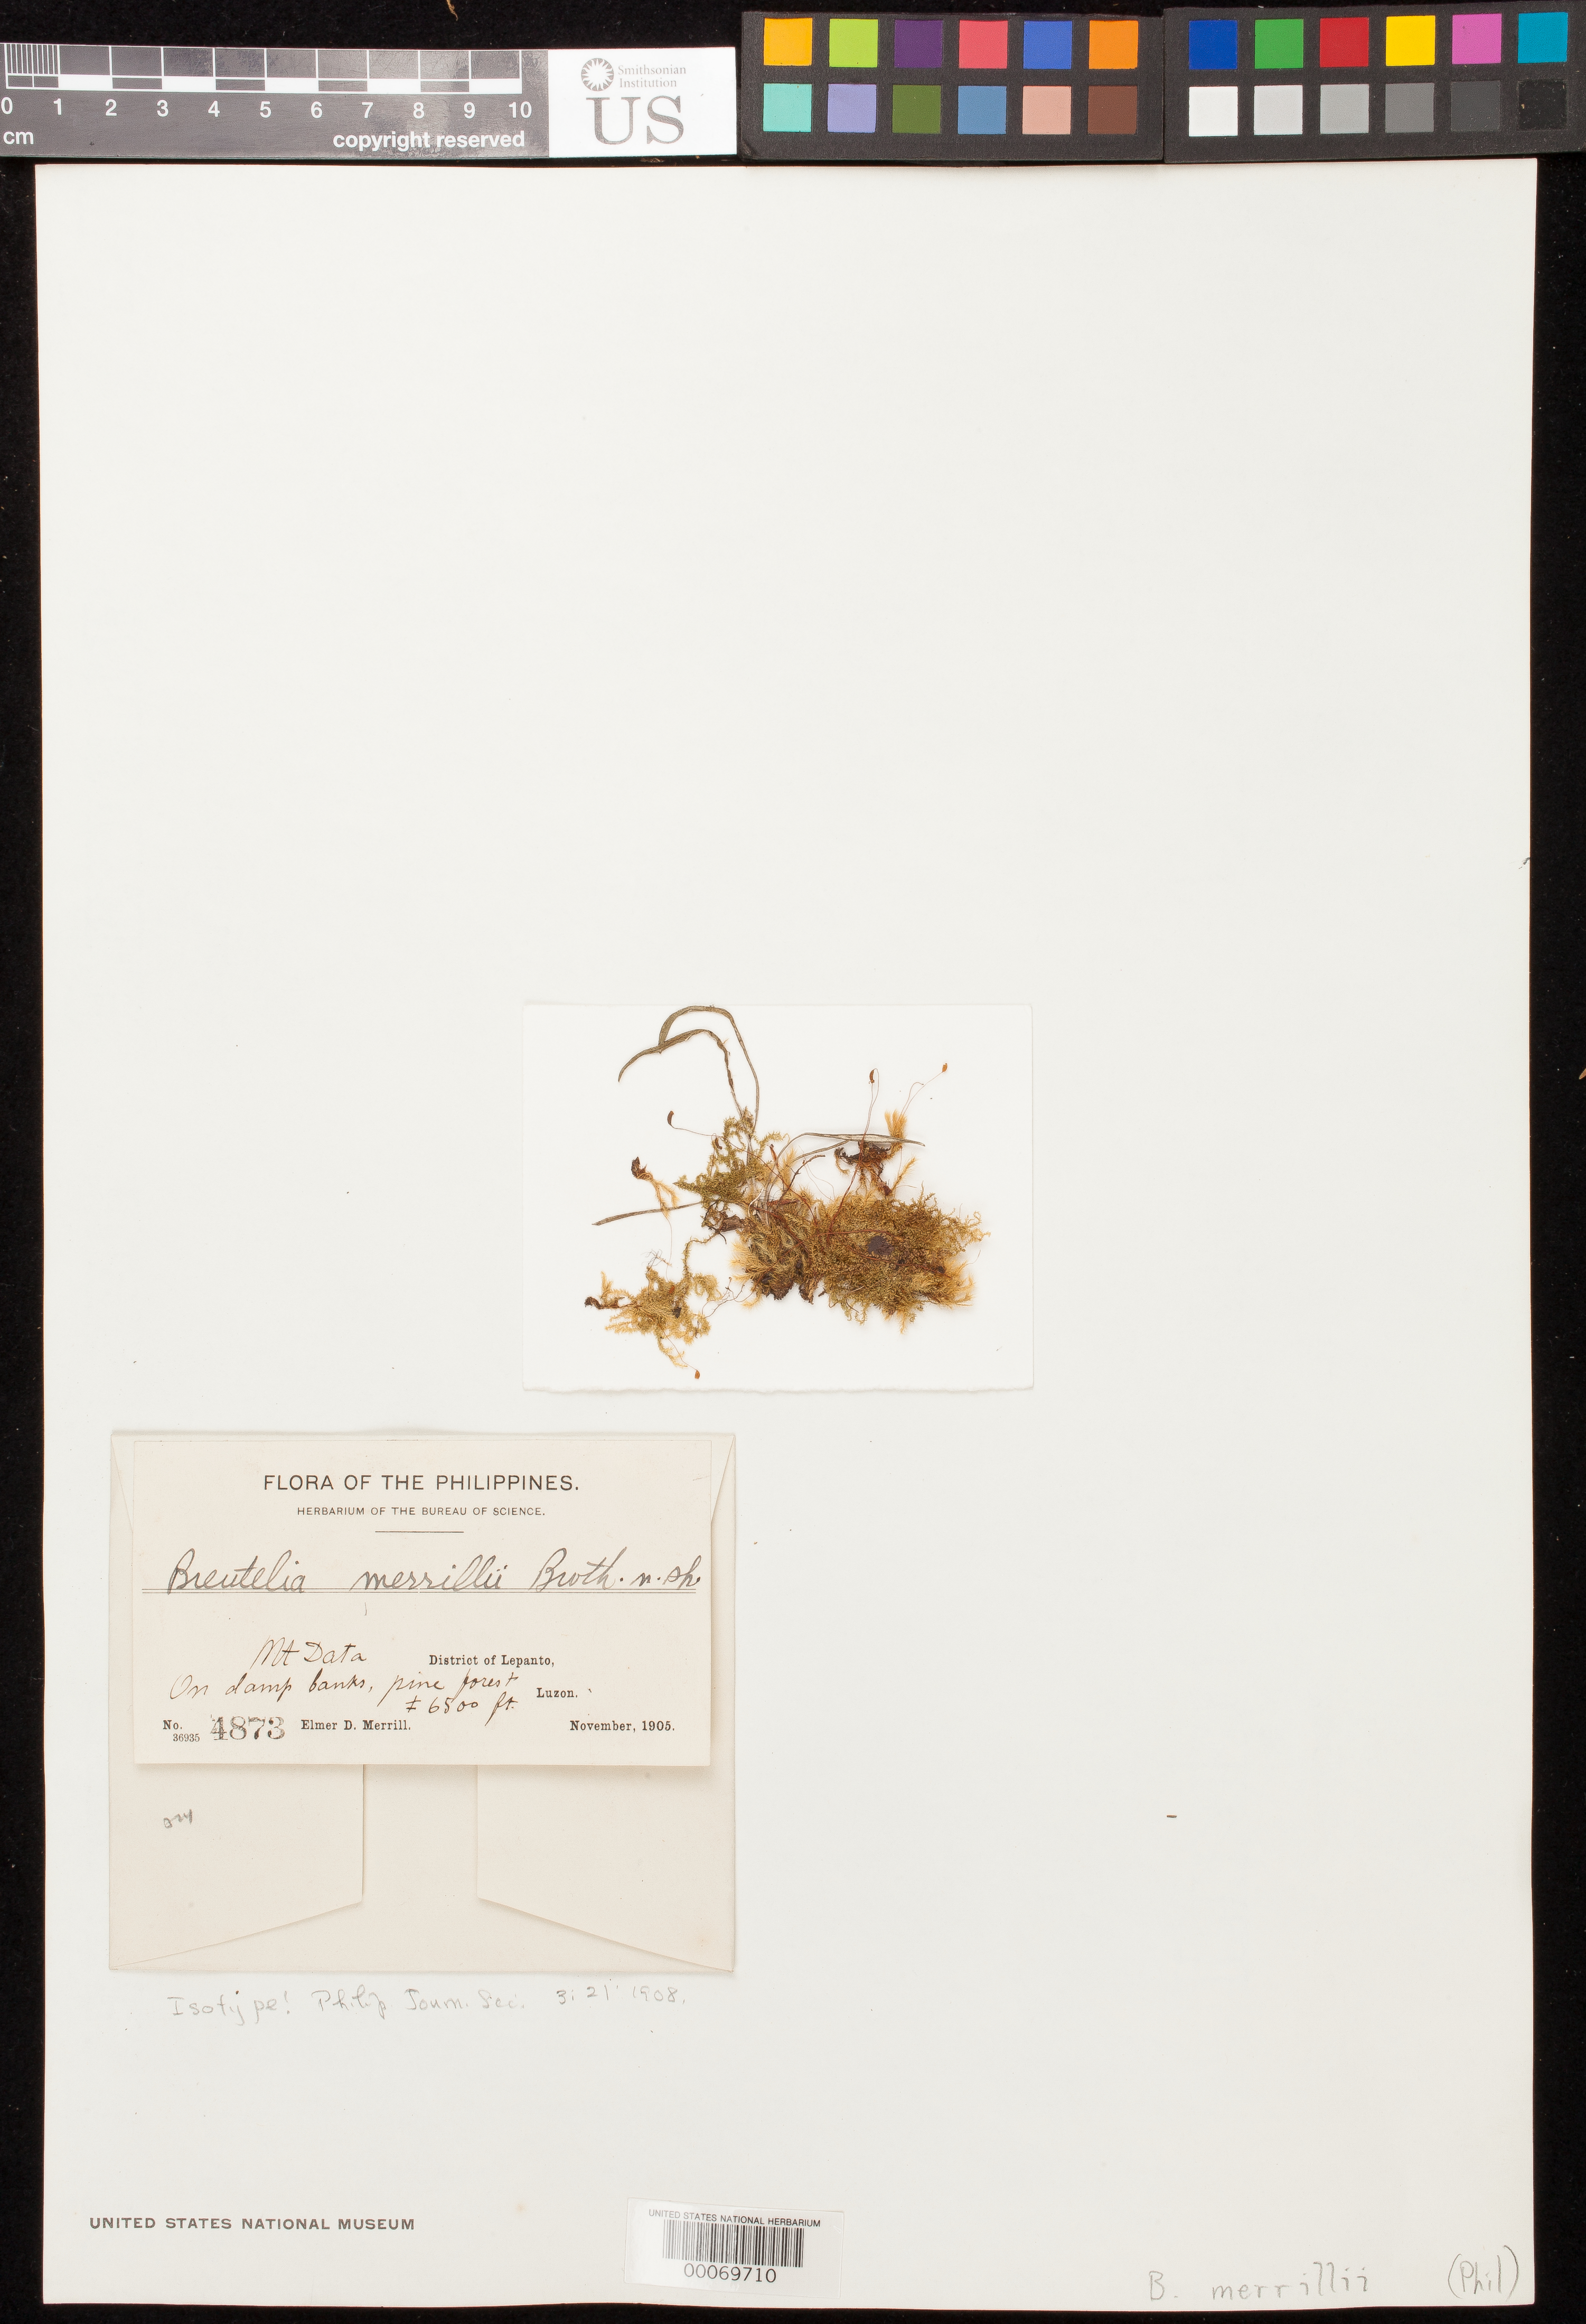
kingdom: Plantae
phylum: Bryophyta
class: Bryopsida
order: Bartramiales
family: Bartramiaceae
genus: Breutelia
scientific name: Breutelia merrillii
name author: Broth.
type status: Isotype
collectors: E. D. Merrill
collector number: Bur. Sci. 4873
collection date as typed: Nov 1905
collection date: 1905-11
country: Philippines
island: Luzon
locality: Lepanto, Mt. Data.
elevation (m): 1981